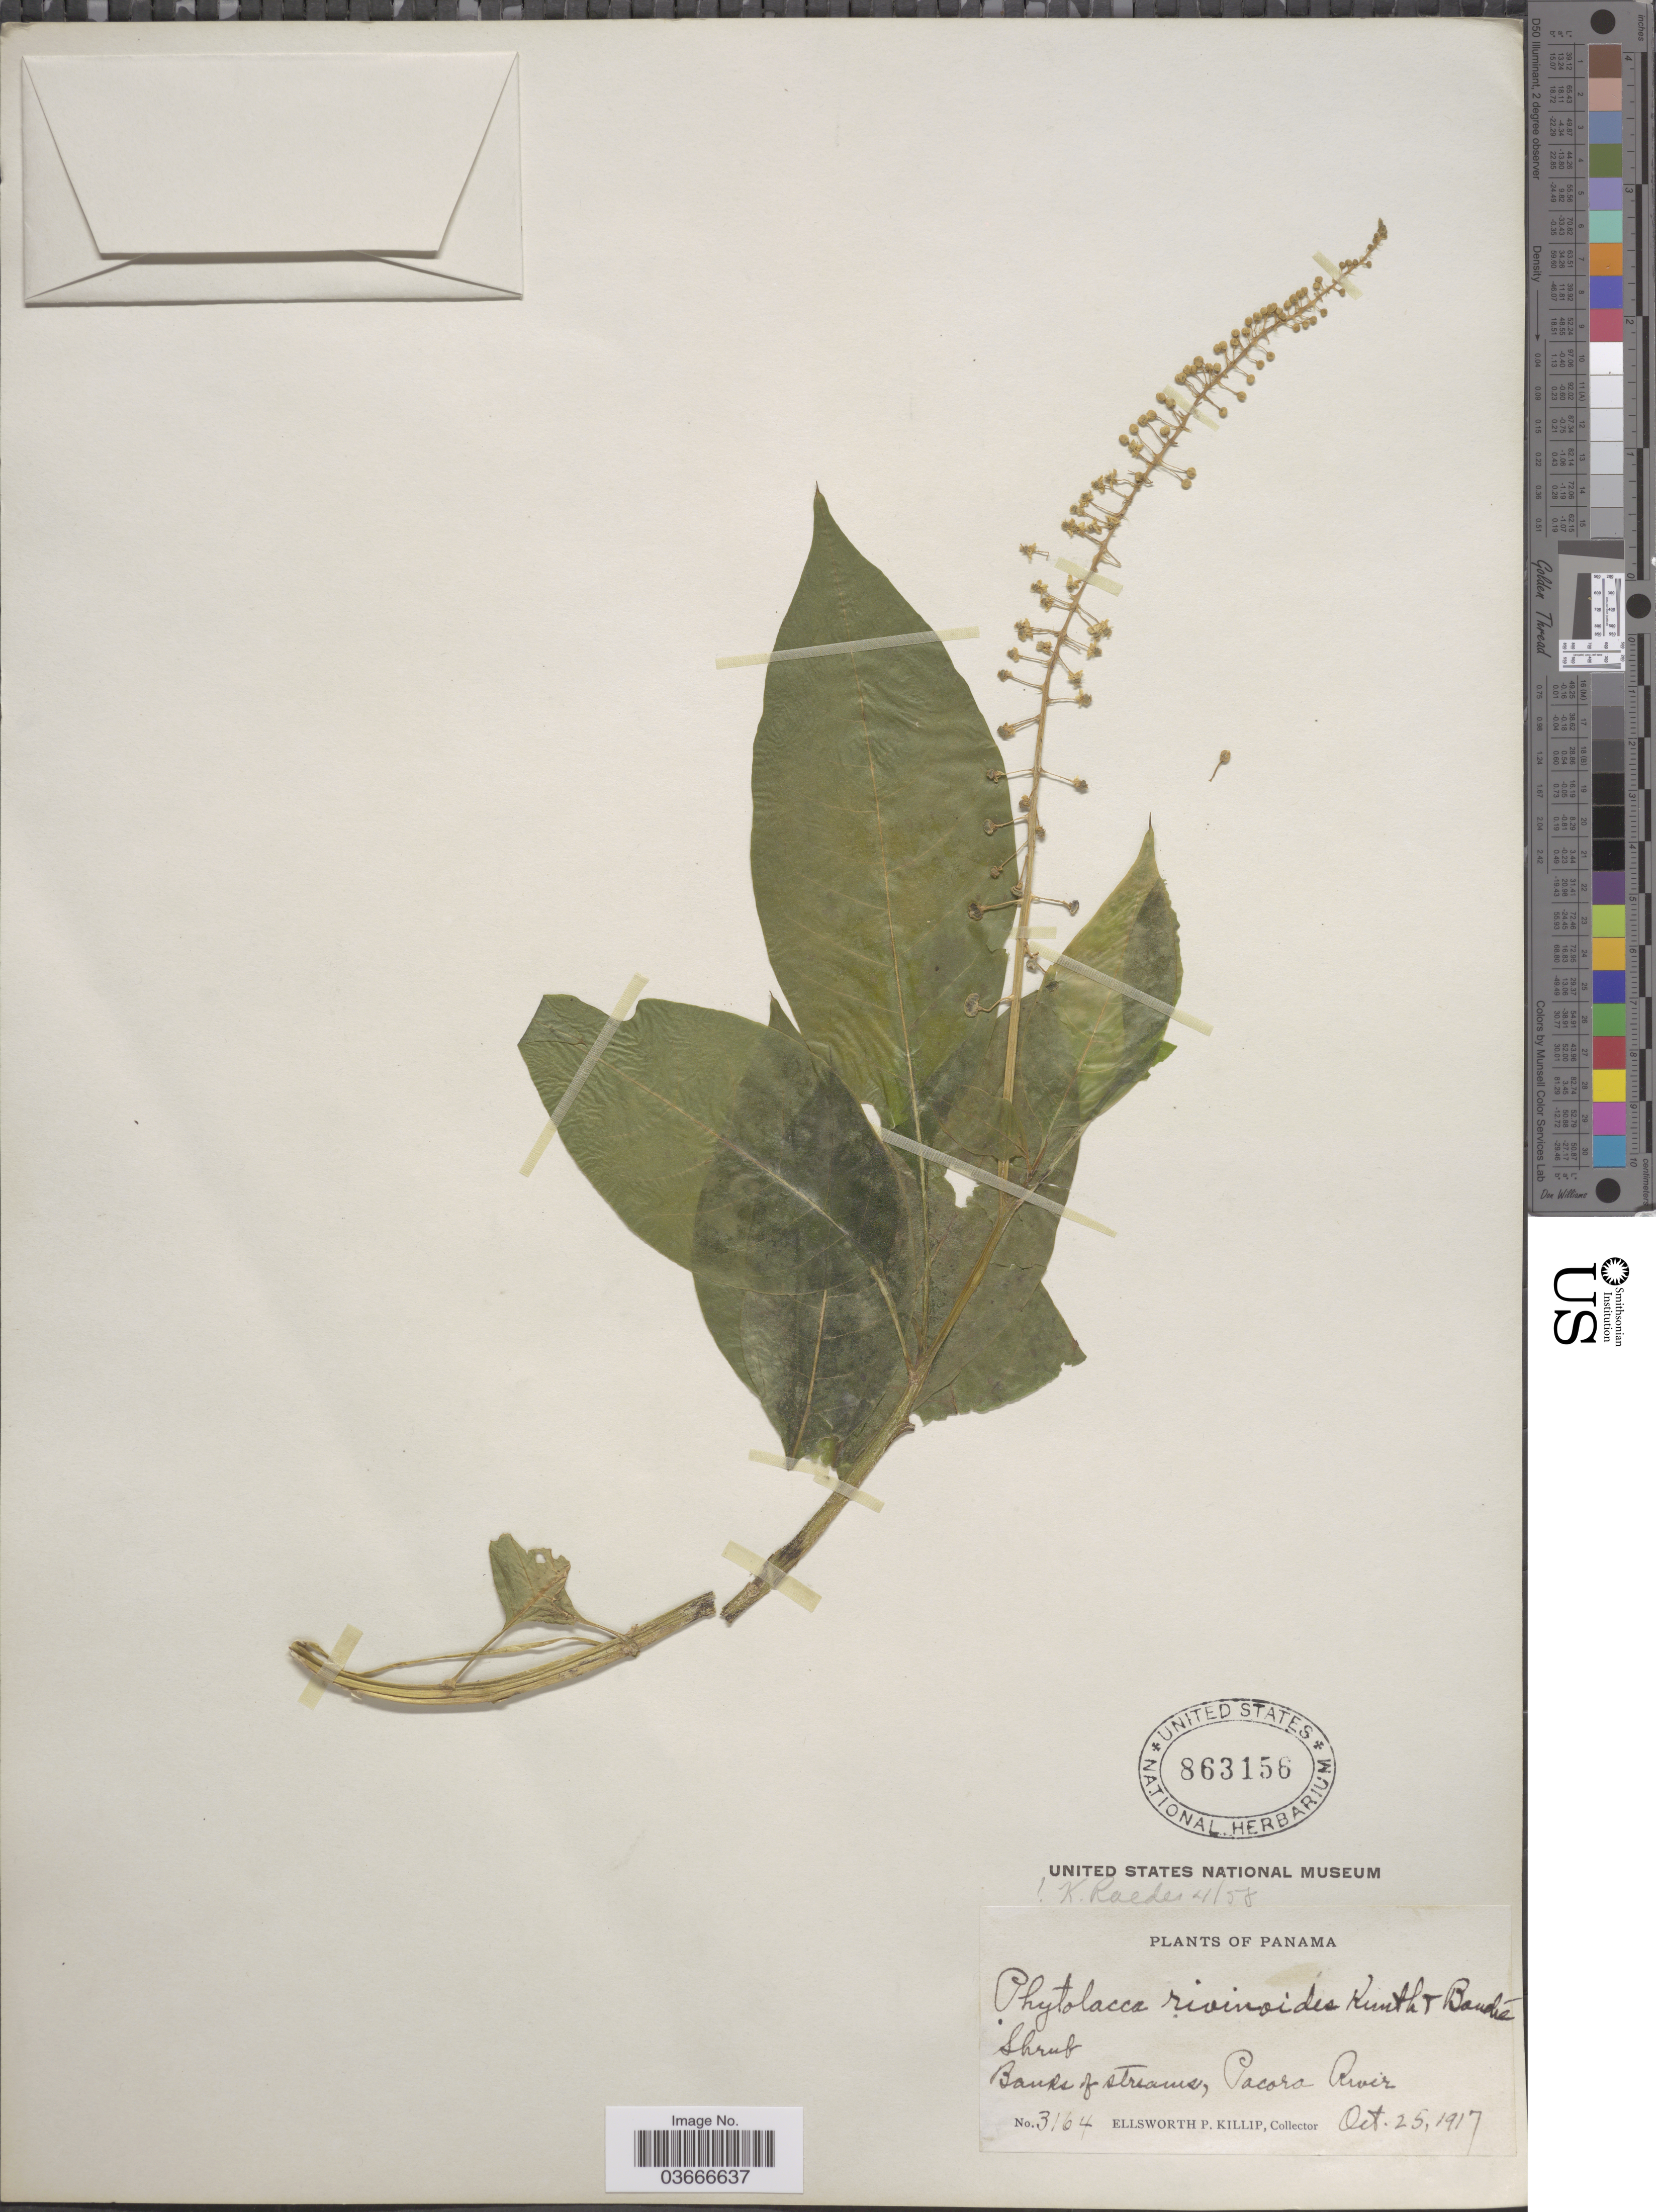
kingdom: Plantae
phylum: Tracheophyta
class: Magnoliopsida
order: Caryophyllales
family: Phytolaccaceae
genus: Phytolacca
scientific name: Phytolacca rivinoides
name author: Kunth & C.D. Bouché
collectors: E. P. Killip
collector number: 3164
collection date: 1917-10-25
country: Panama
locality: Banks of streams, Pacora River.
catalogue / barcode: US 863156